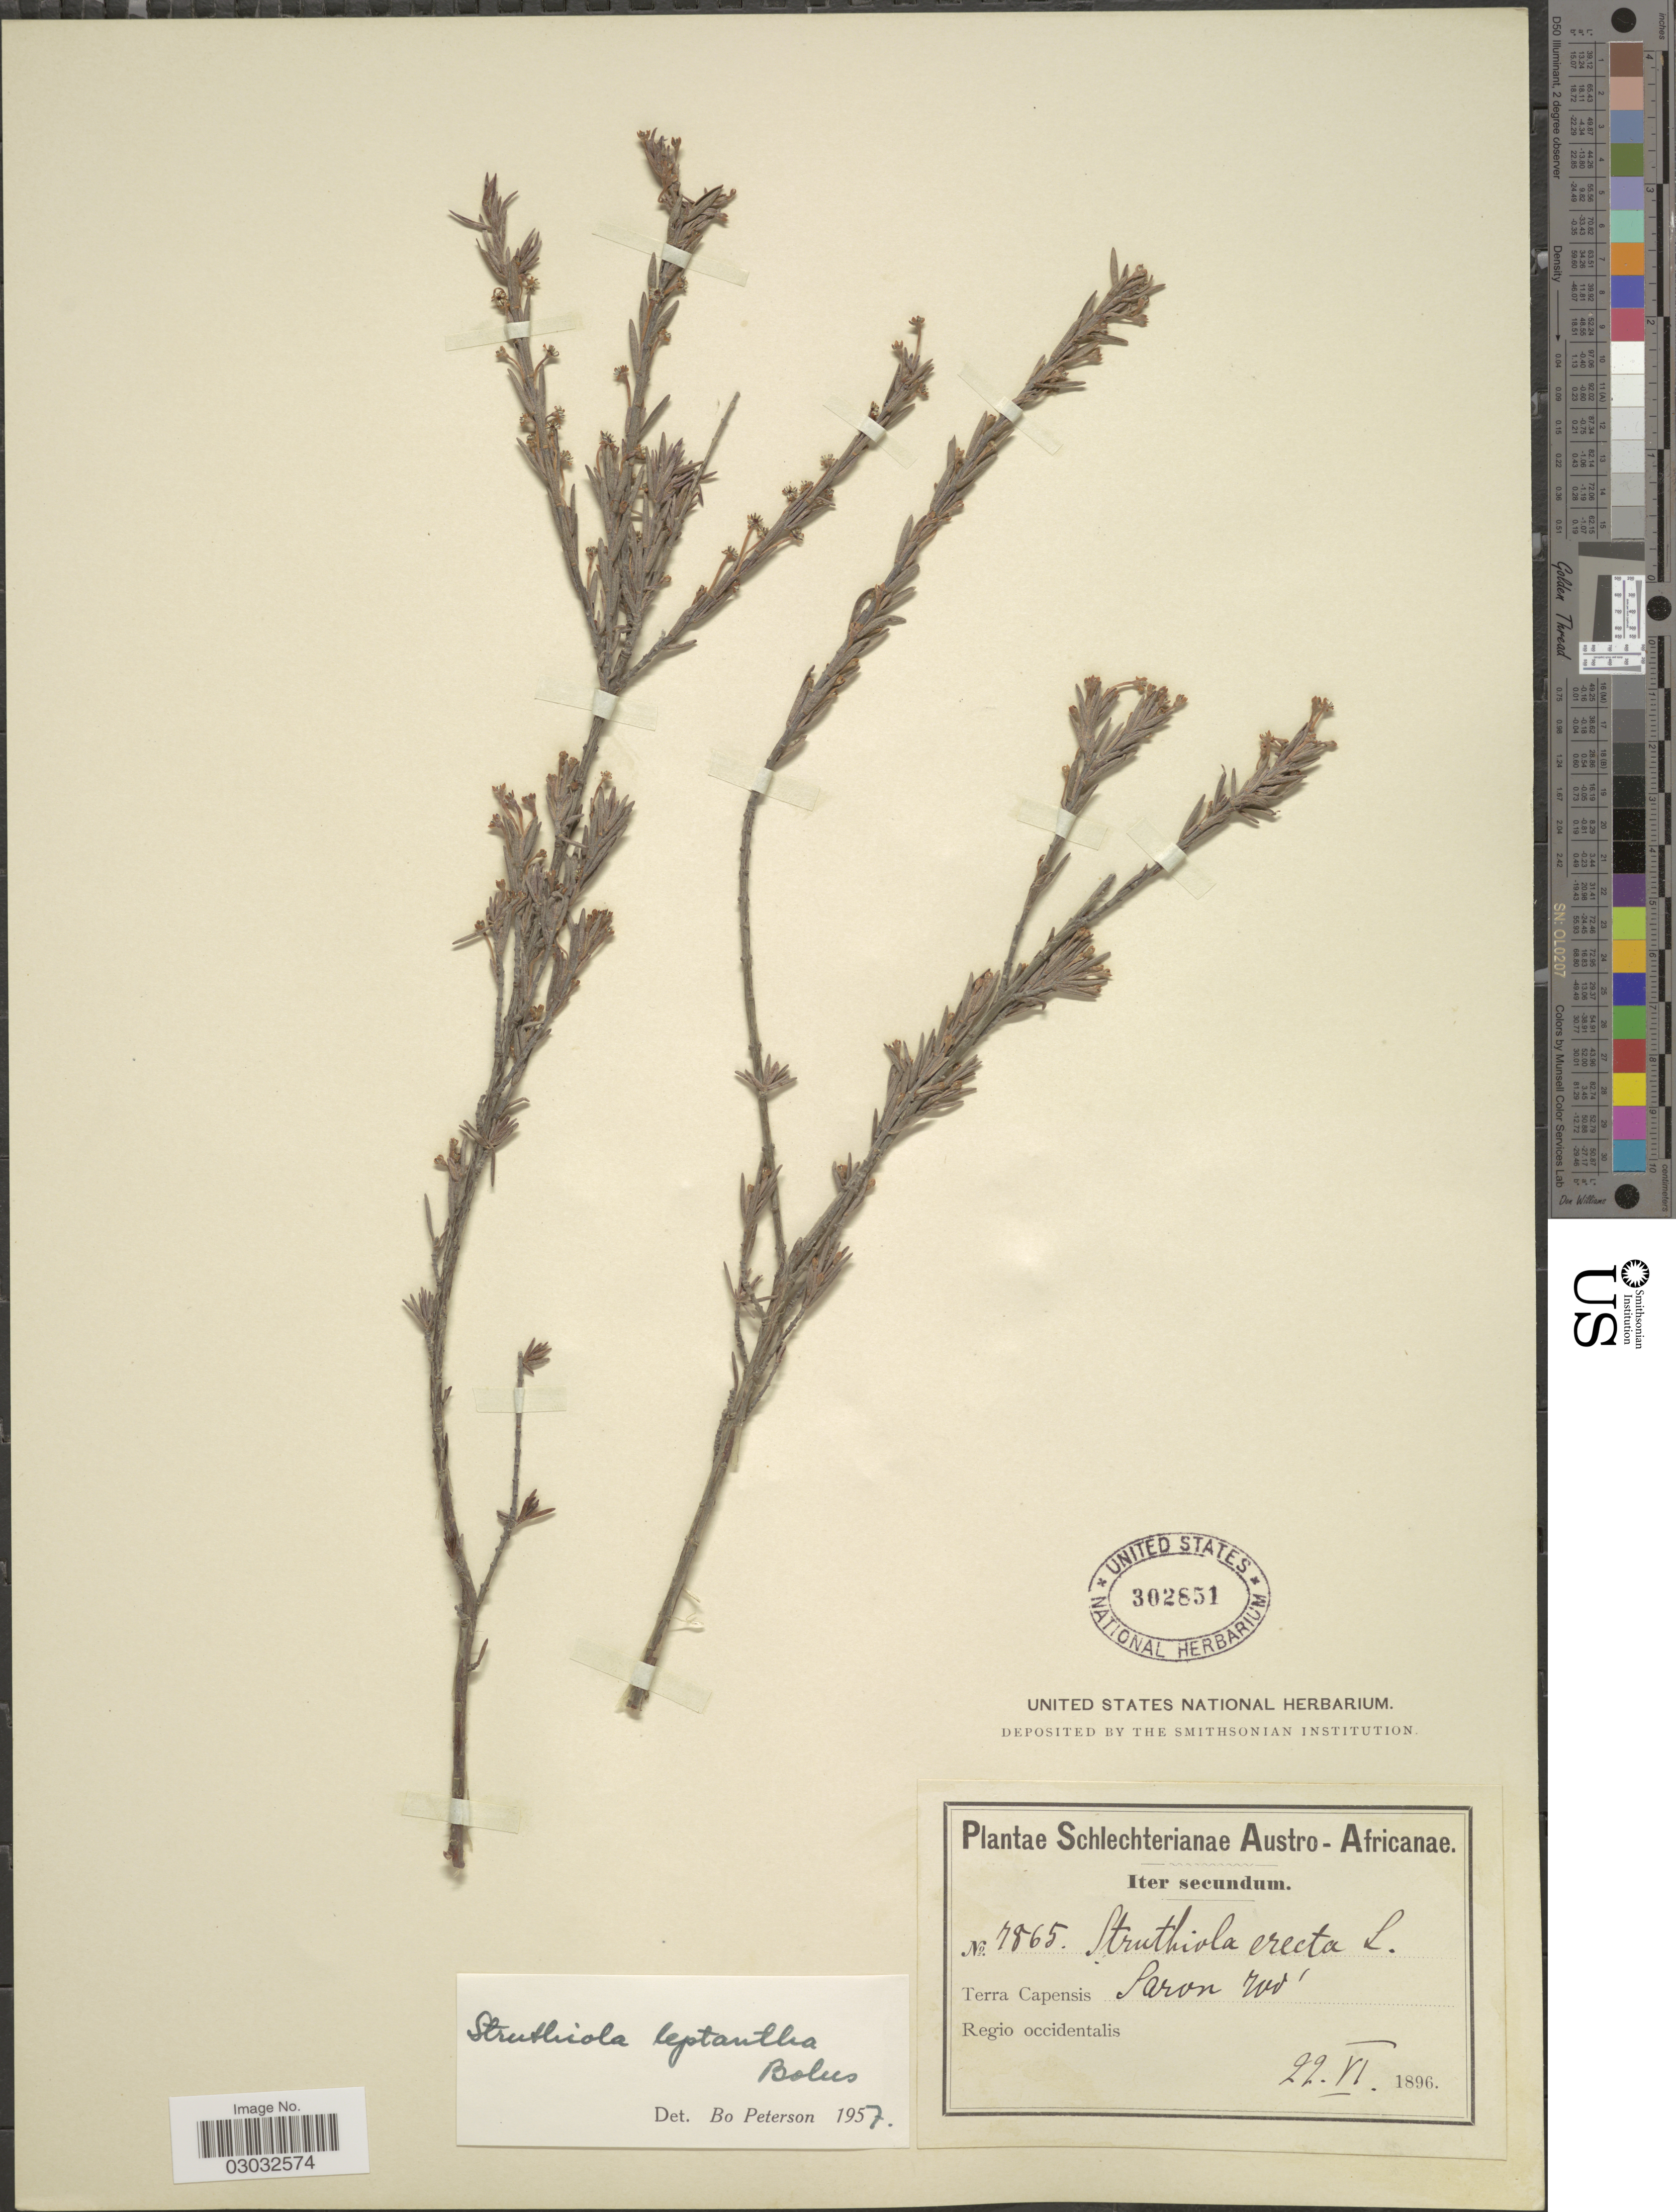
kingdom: Plantae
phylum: Tracheophyta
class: Magnoliopsida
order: Malvales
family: Thymelaeaceae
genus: Struthiola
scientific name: Struthiola leptantha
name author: Bolus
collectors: Schlechter, --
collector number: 7865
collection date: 1896-06-22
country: South Africa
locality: Austro-Africanae. Terra Capensis. Regio occidentalis. Saron.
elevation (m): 213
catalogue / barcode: US 302851